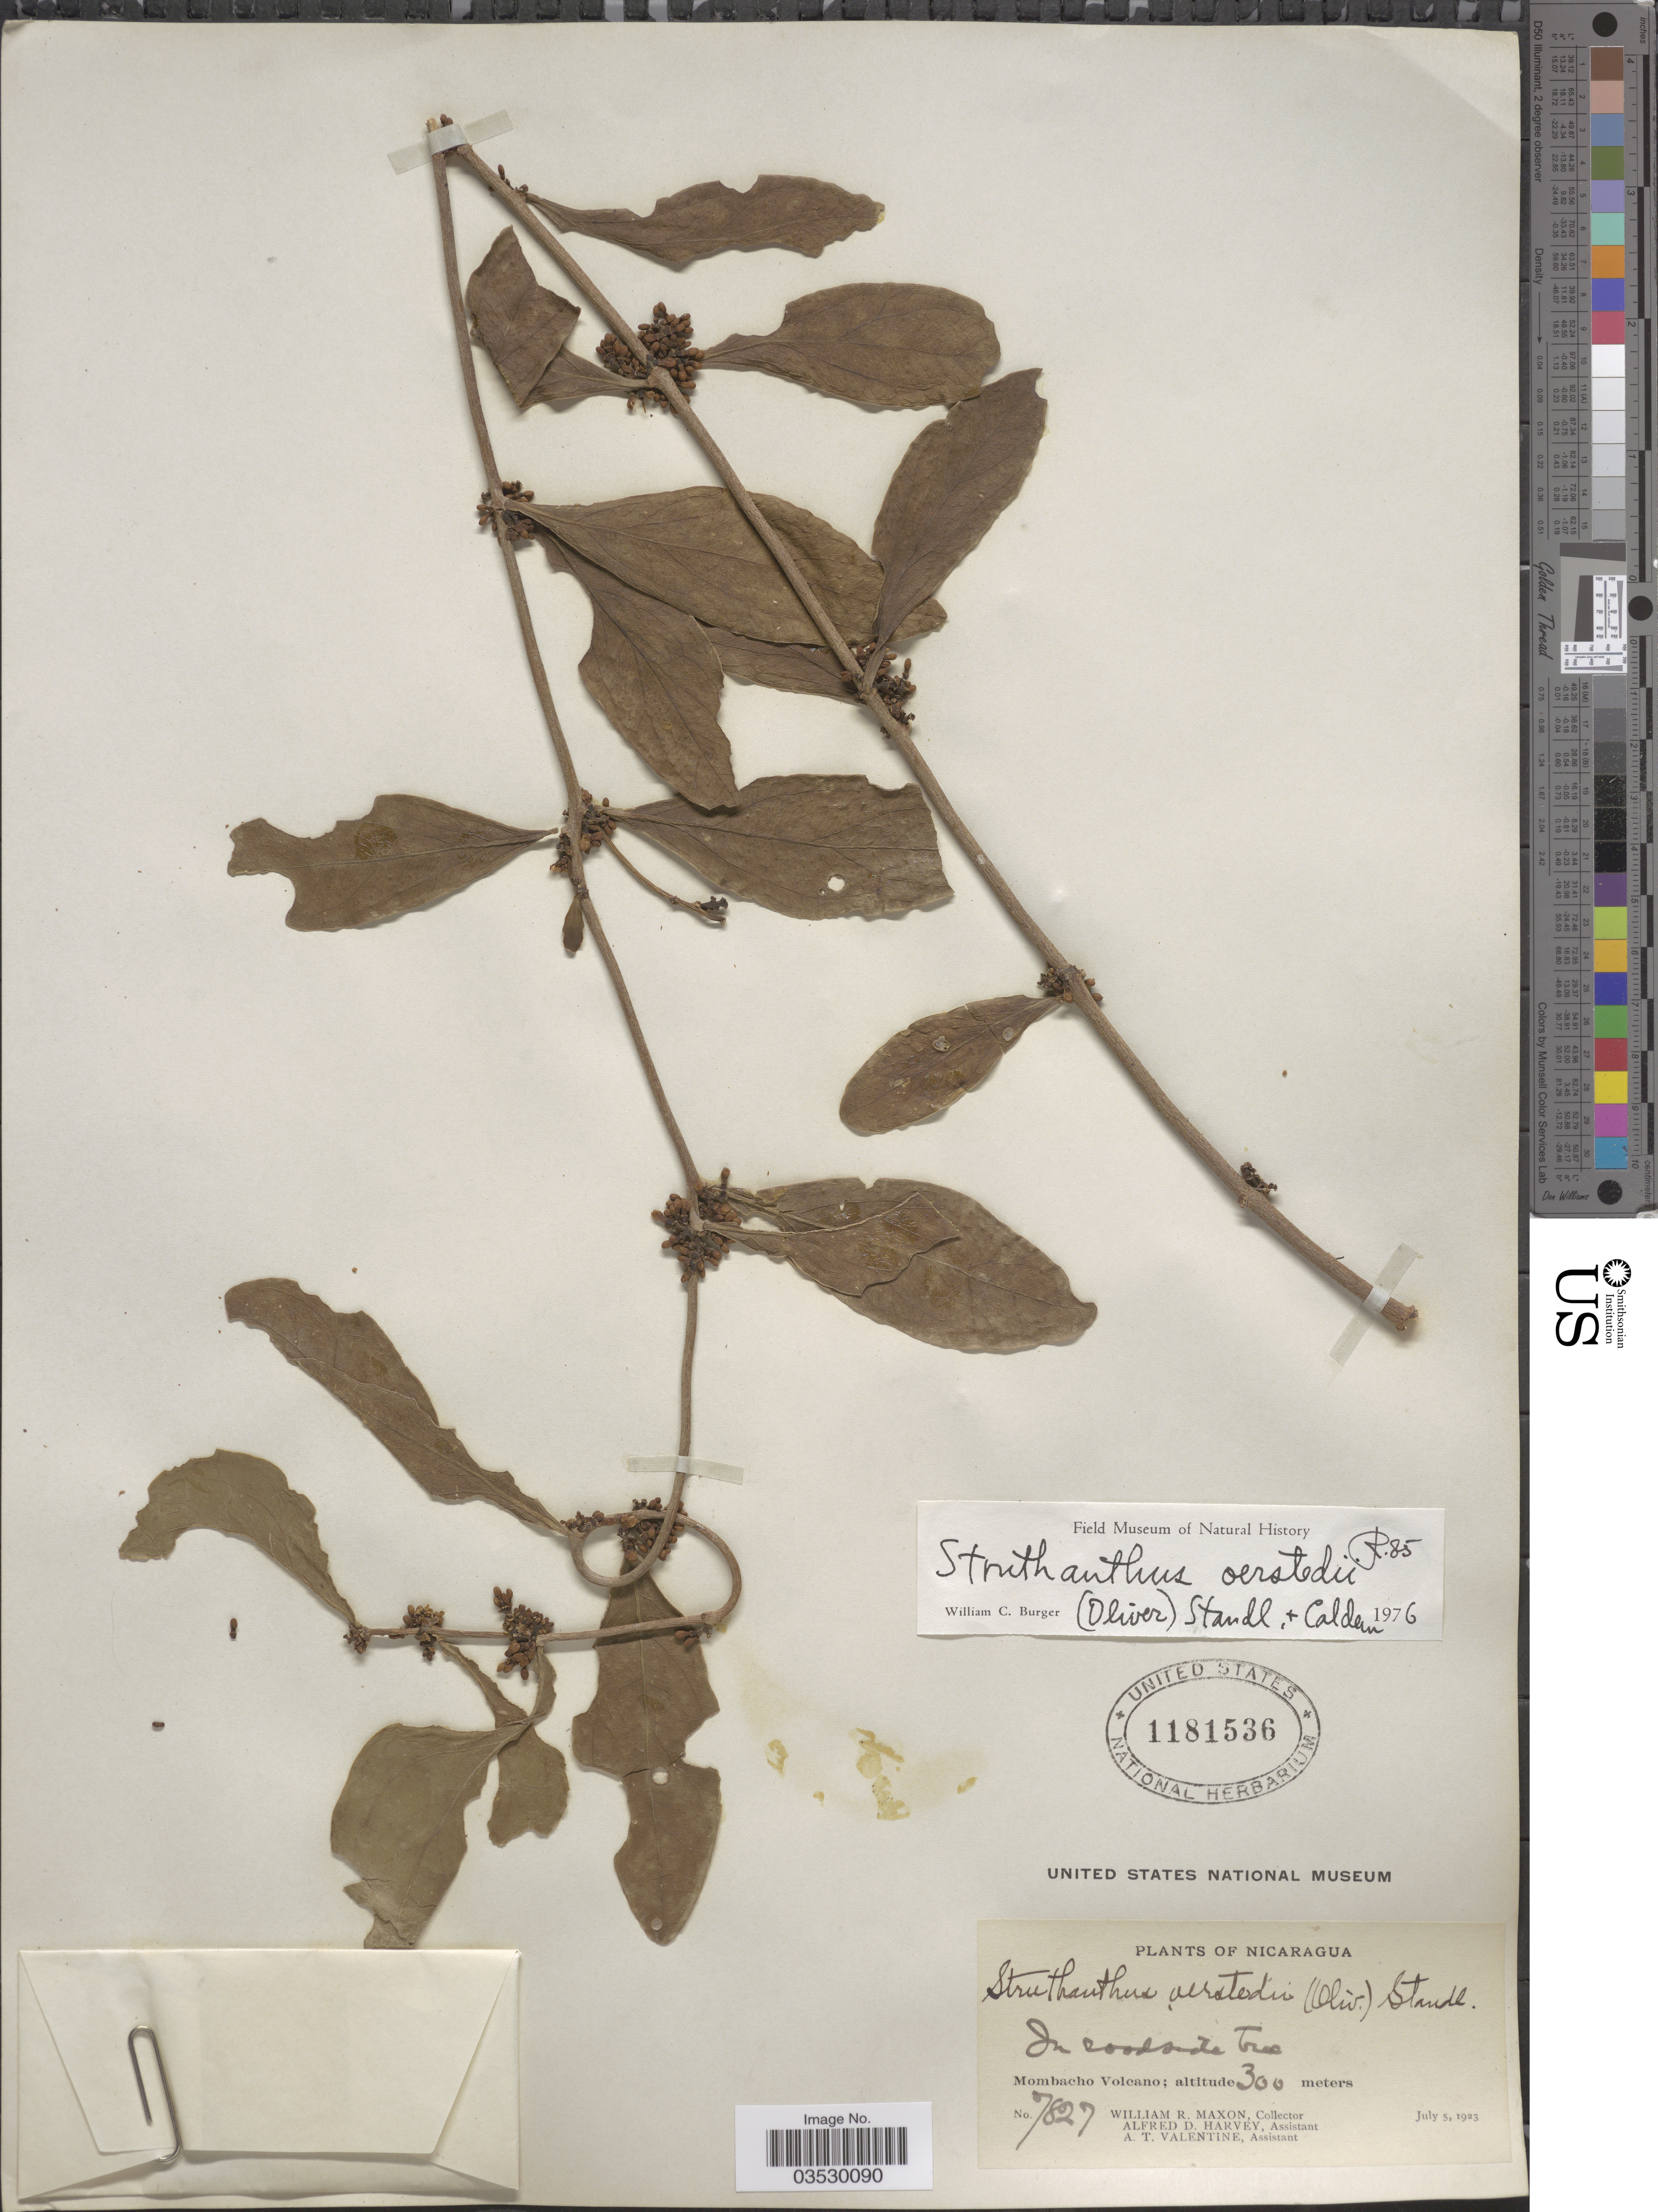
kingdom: Plantae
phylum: Tracheophyta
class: Magnoliopsida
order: Santalales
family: Loranthaceae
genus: Struthanthus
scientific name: Struthanthus oerstedii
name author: Standl.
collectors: W. R. Maxon, A. D. Harvey & A. Valentine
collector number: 7827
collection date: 1923-07-05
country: Nicaragua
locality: Mombacho Volcano.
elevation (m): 300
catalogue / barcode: US 1181536